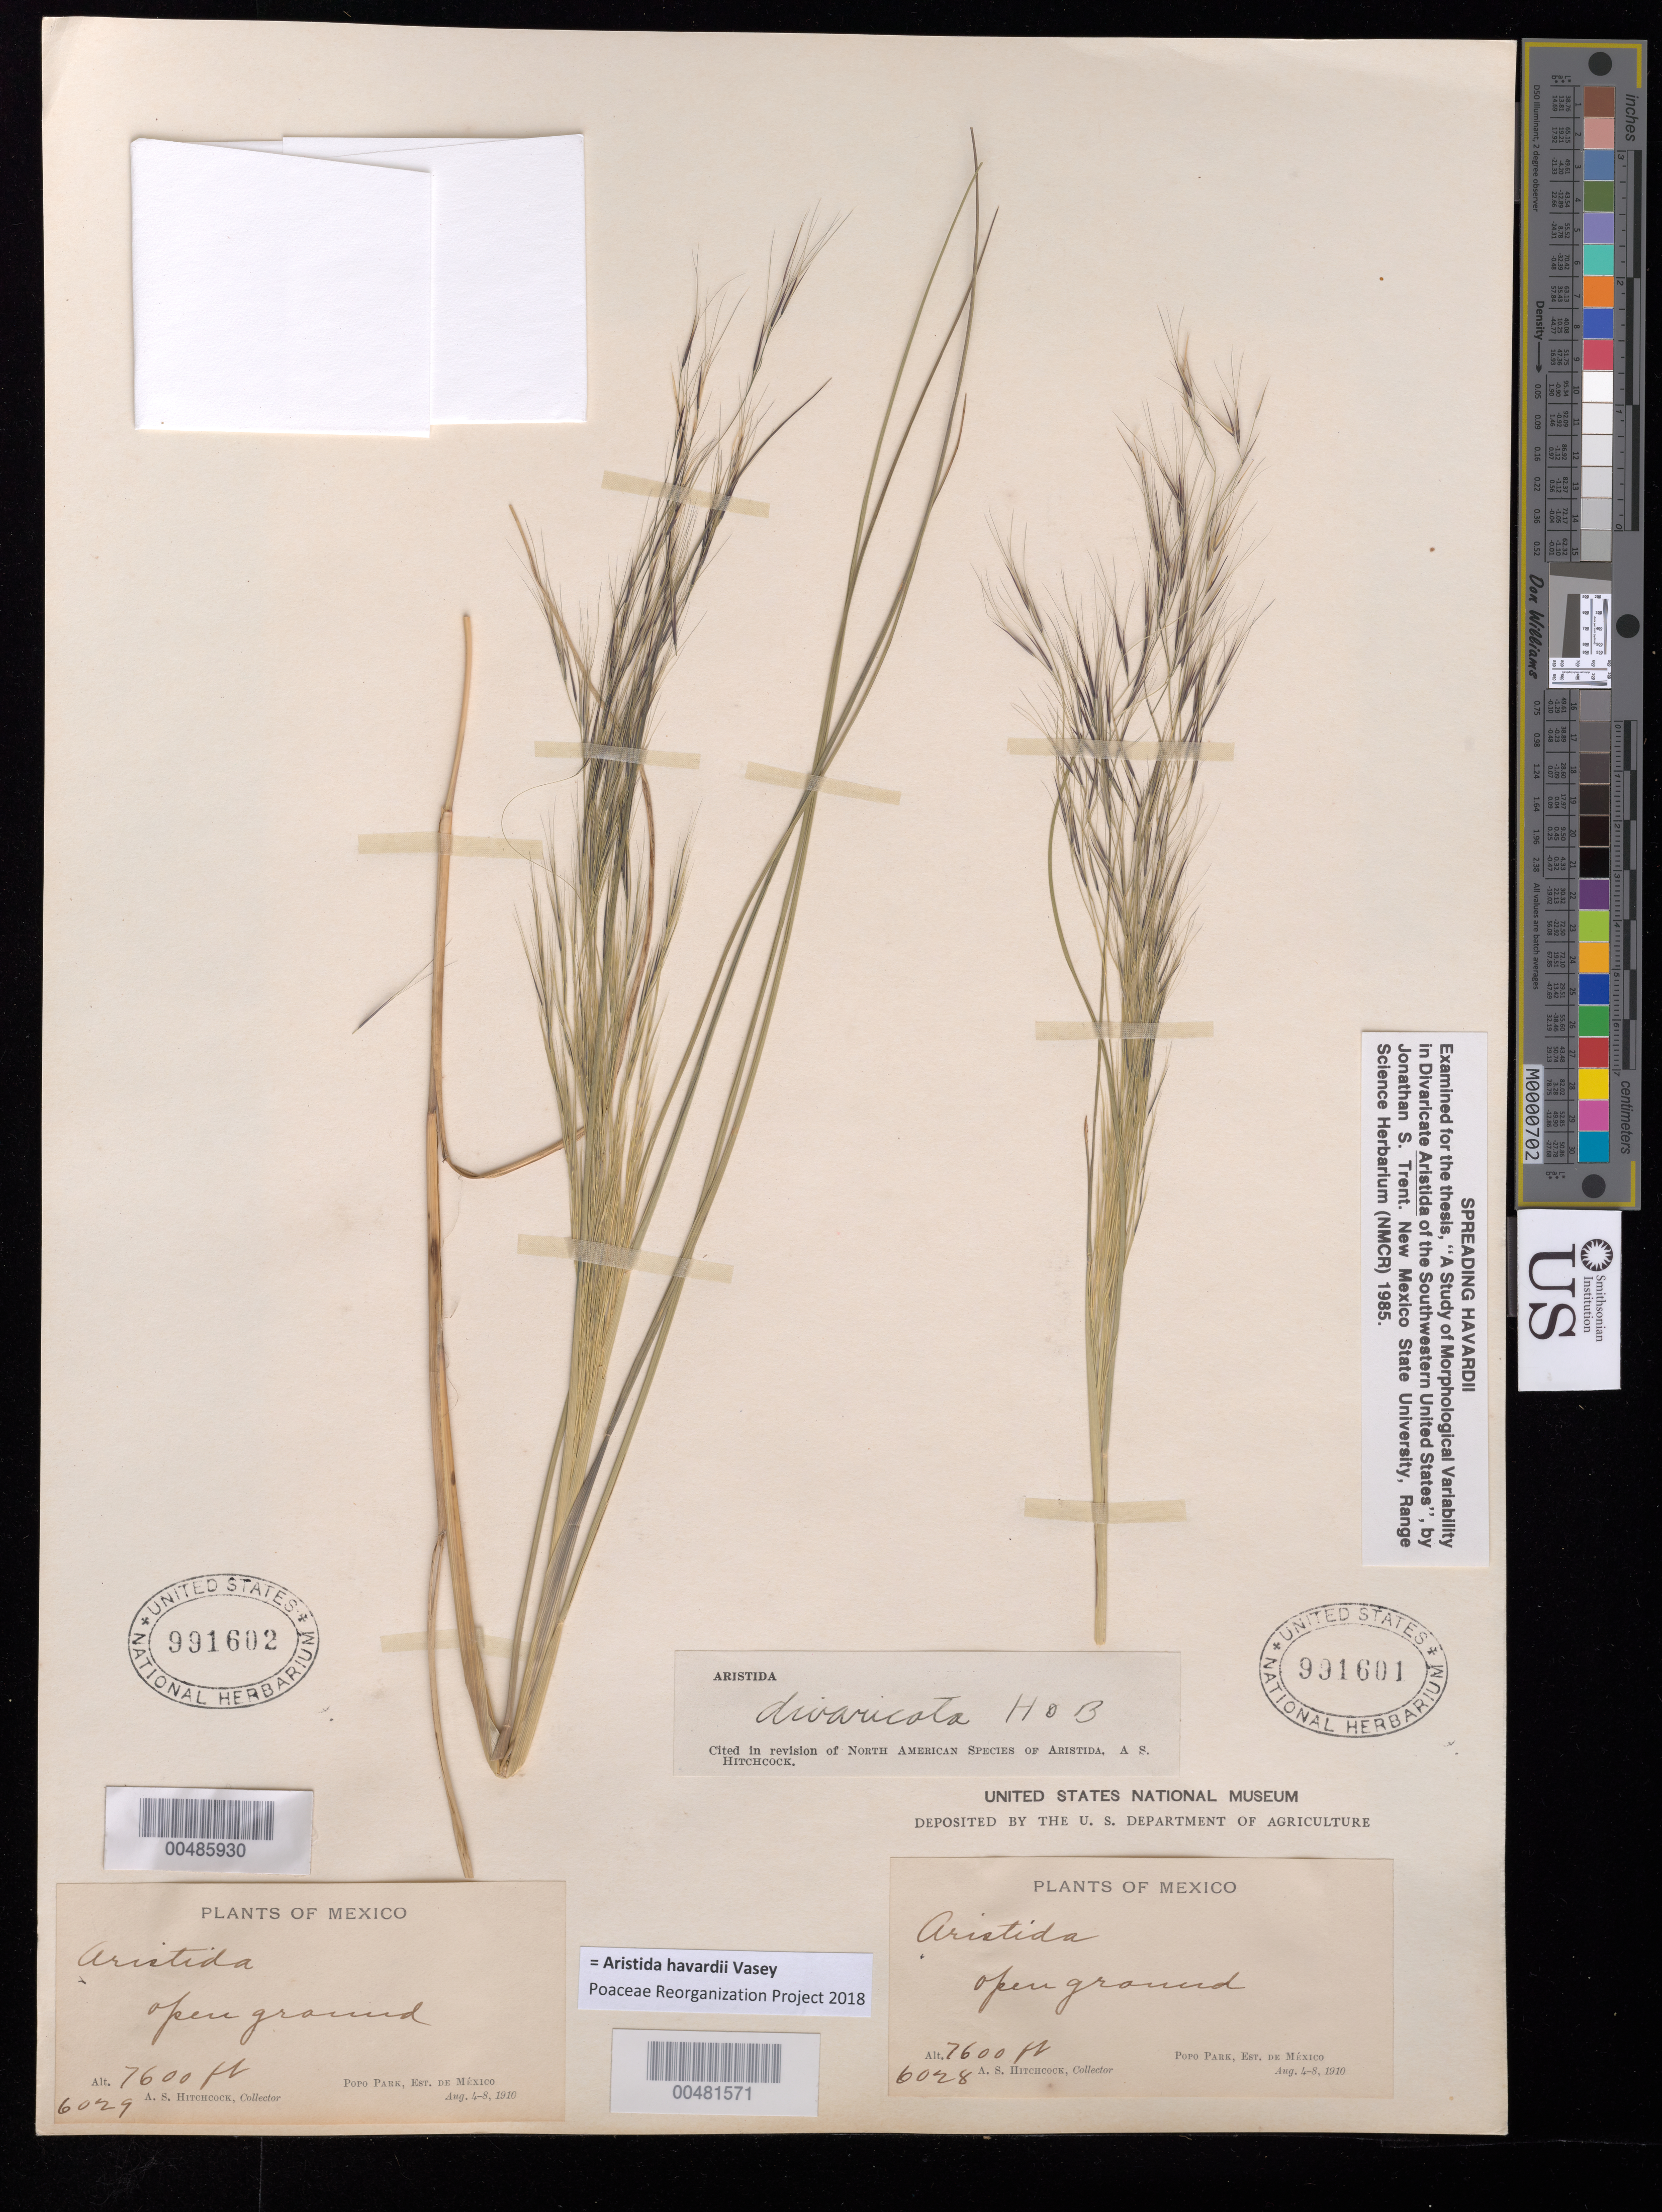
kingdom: Plantae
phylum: Tracheophyta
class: Liliopsida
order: Poales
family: Poaceae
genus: Aristida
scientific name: Aristida havardii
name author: Vasey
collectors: A. S. Hitchcock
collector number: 6028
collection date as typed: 4 Aug 1910 to 8 Aug 1910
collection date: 1910-08-04/1910-08-08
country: Mexico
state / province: México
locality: Popo Park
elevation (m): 2316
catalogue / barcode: US 991601